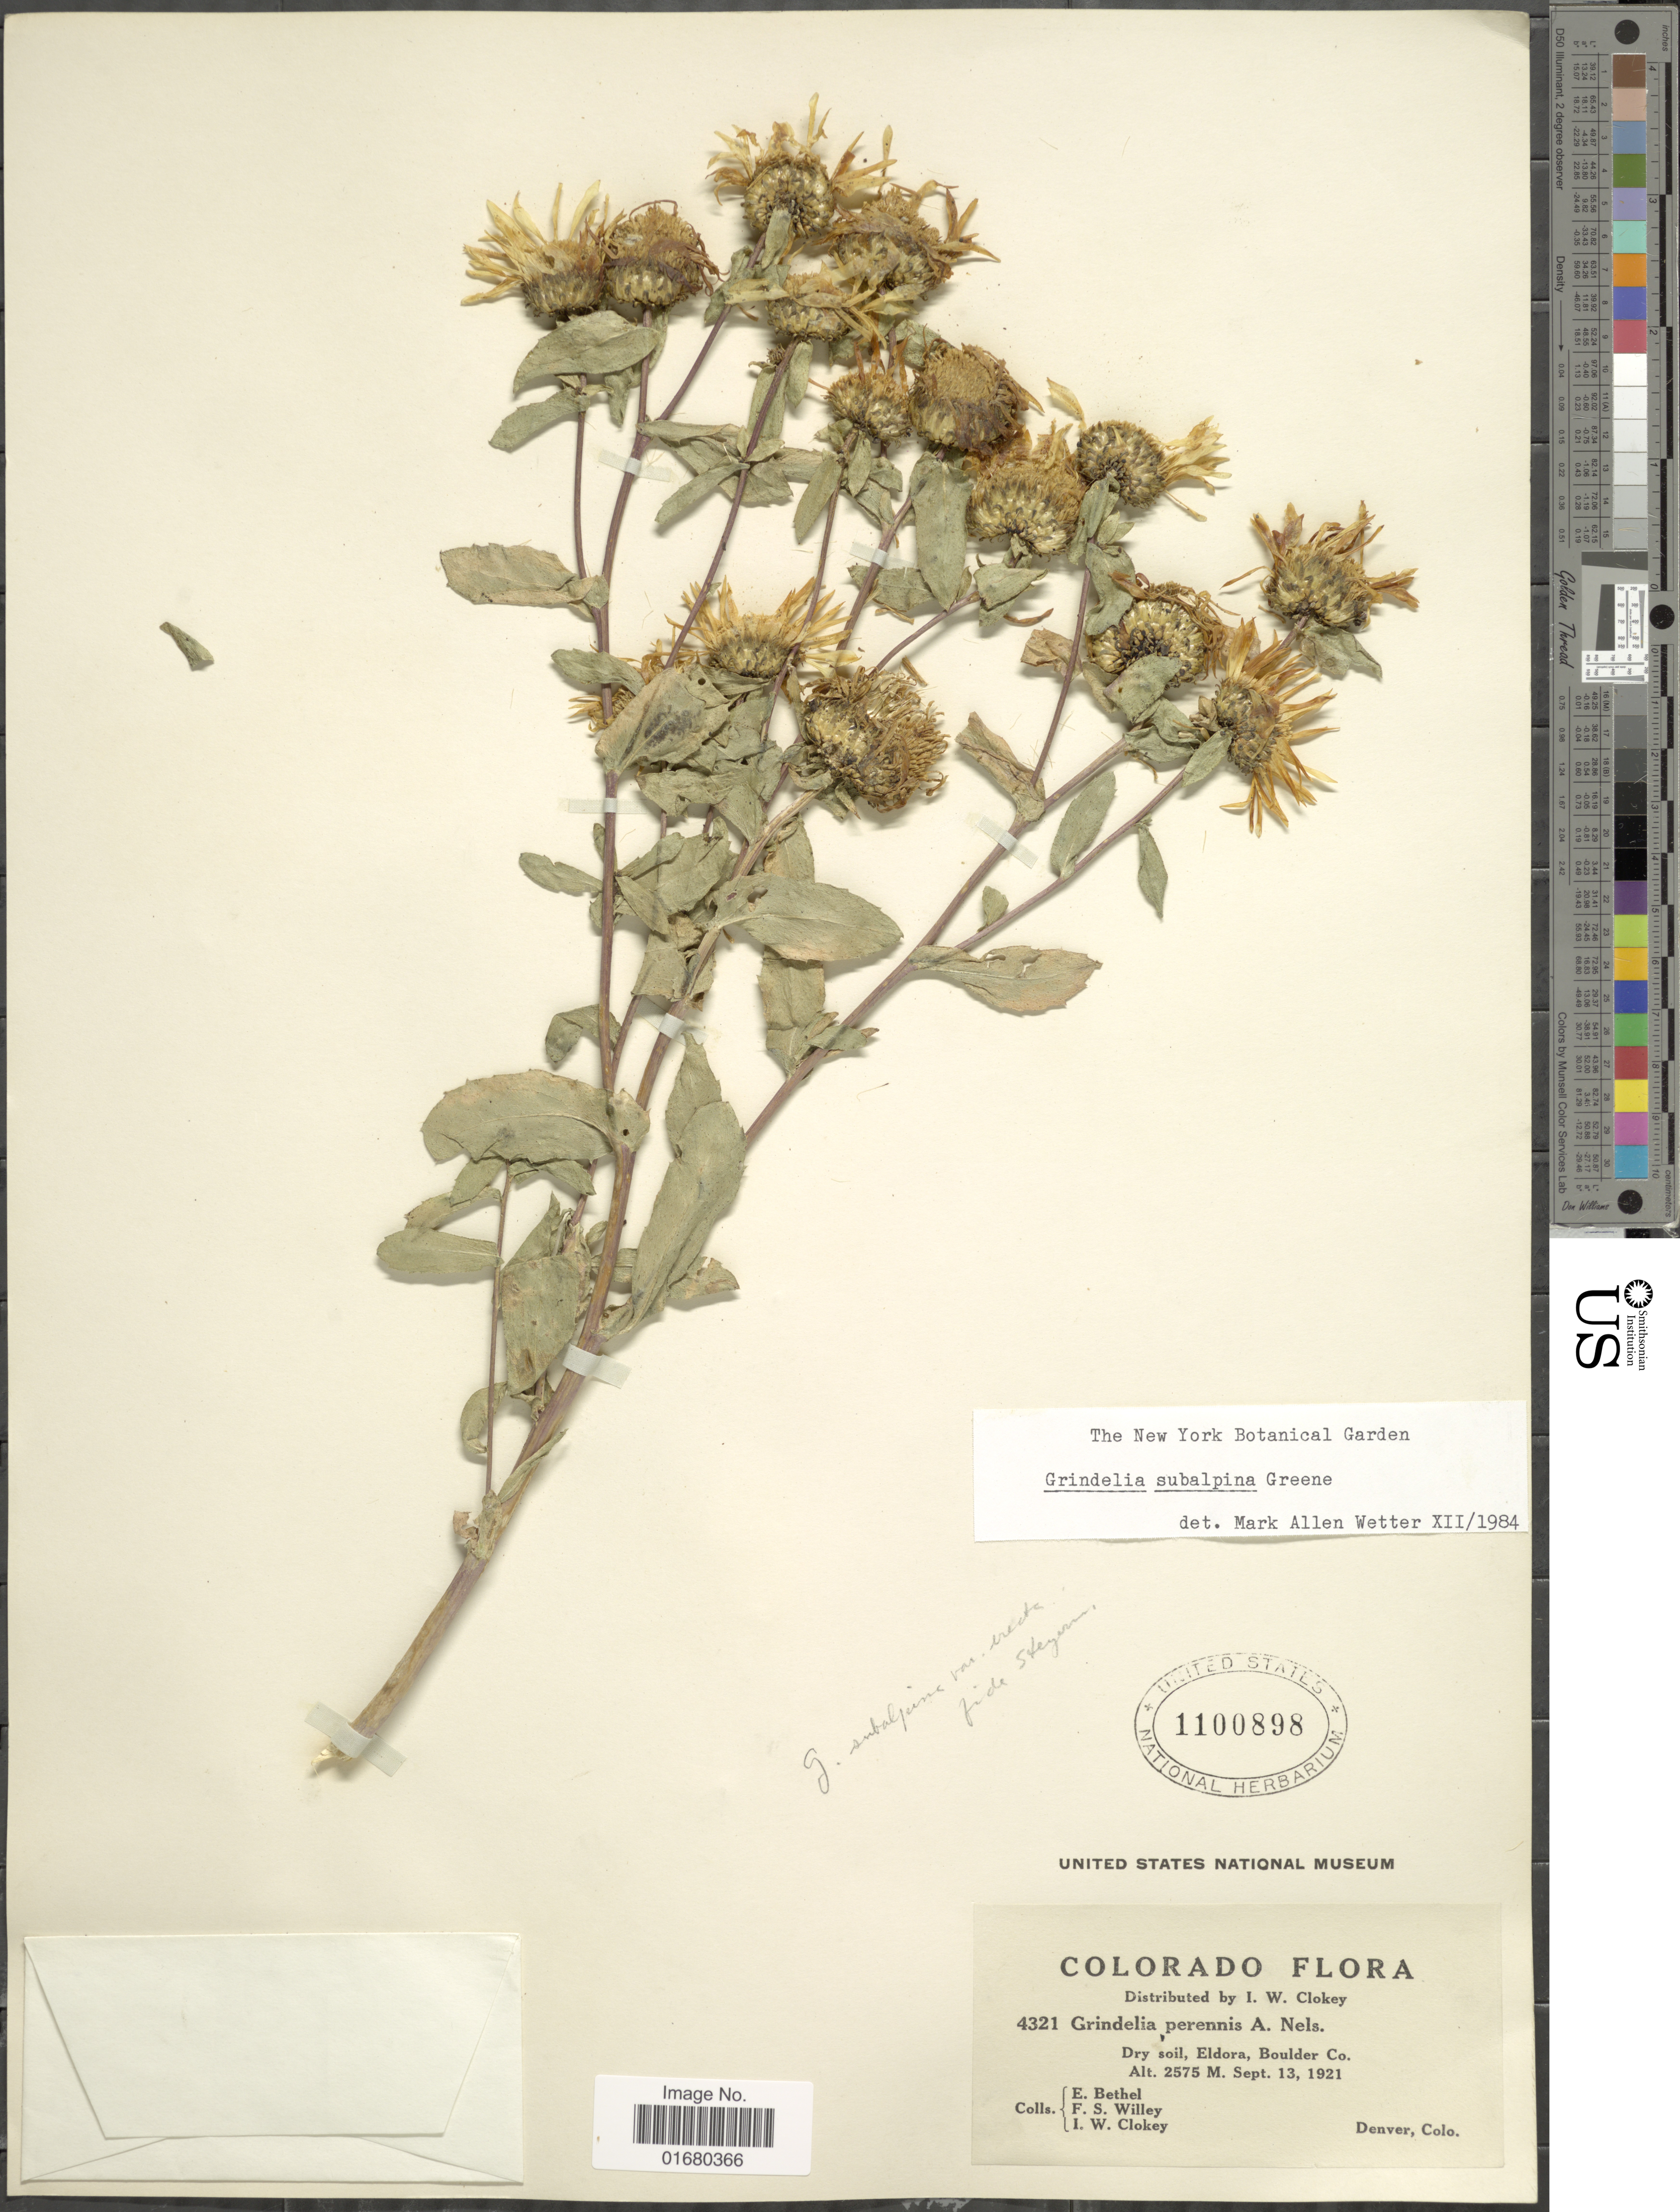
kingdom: Plantae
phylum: Tracheophyta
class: Magnoliopsida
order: Asterales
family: Asteraceae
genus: Grindelia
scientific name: Grindelia subalpina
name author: S.W. Greene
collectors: E. Bethel, F. Willey & I. W. Clokey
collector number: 4321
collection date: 1921-09-13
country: United States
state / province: Colorado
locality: Dry soil, Eldora, Boulder Co., Denver, Colo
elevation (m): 2575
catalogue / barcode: US 1100898